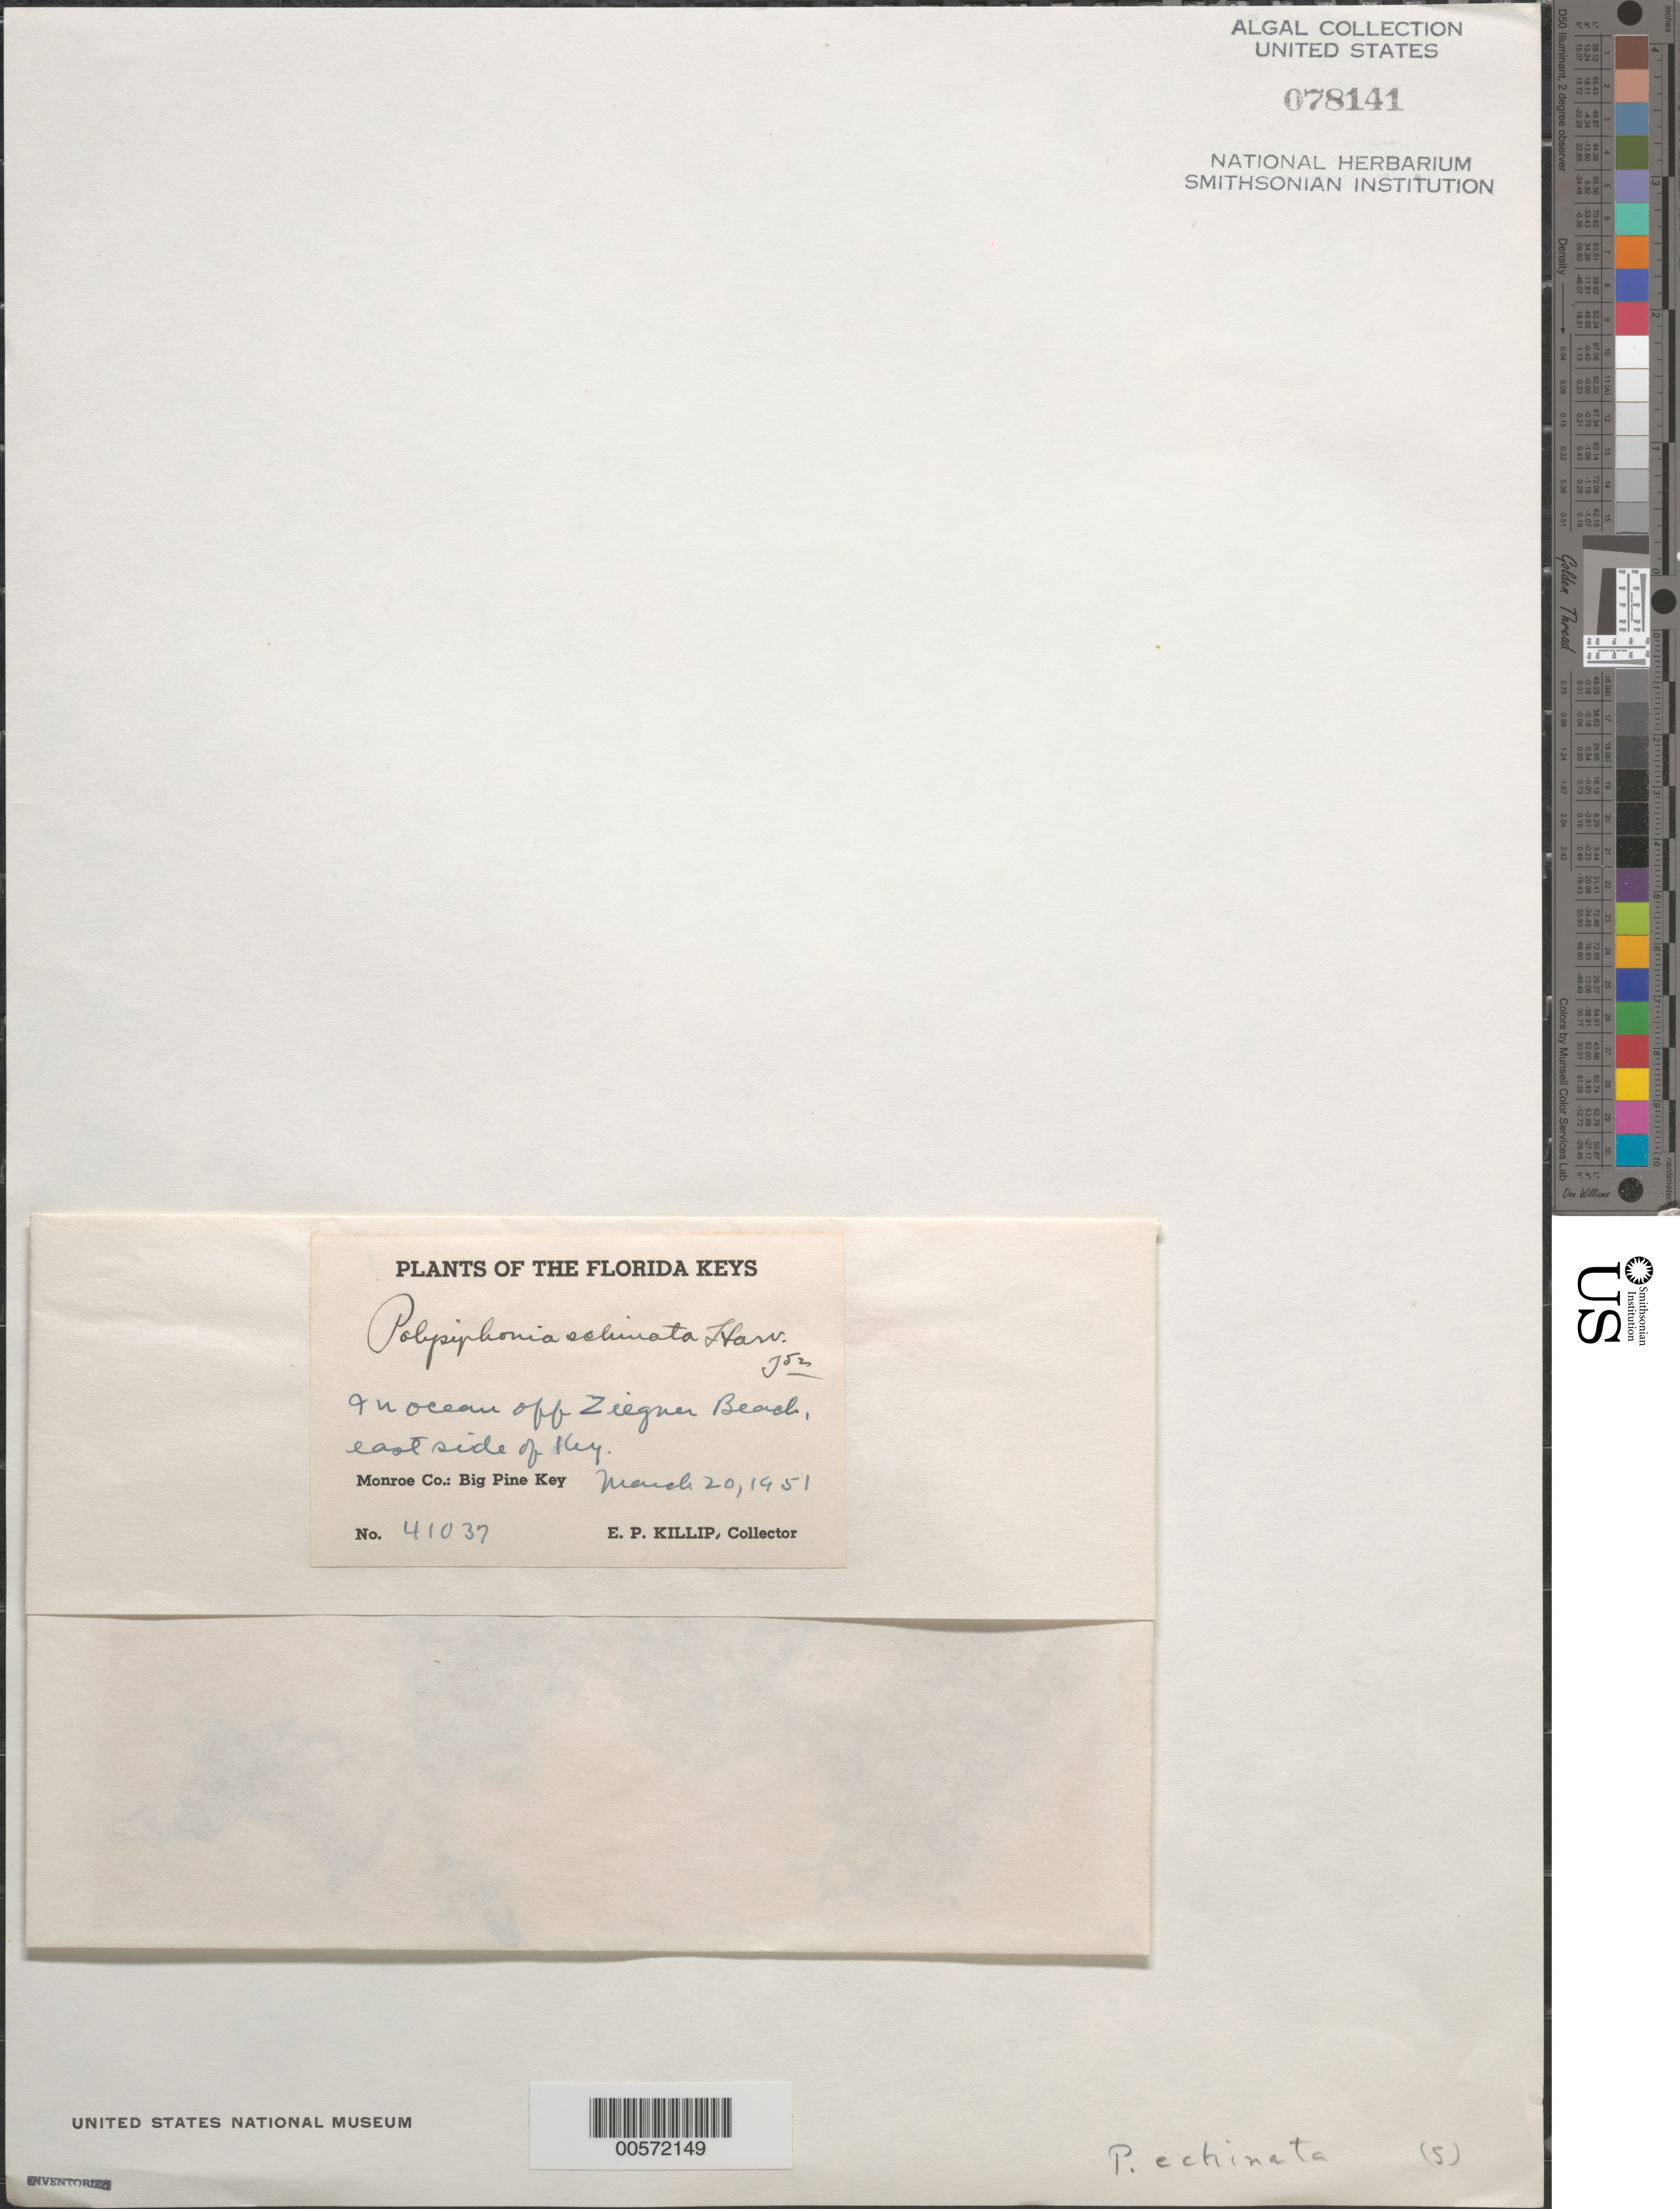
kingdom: Plantae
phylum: Rhodophyta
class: Florideophyceae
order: Ceramiales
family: Rhodomelaceae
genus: Acanthosiphonia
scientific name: Acanthosiphonia echinata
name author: (Harv.) Savoie & G.W. Saunders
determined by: Algae name updating Project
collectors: E. P. Killip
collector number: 41037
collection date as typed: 20 Mar 1951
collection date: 1951-03-20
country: United States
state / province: Florida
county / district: Monroe County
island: Big Pine Key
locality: Off Ziegner Beach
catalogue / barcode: US 78141